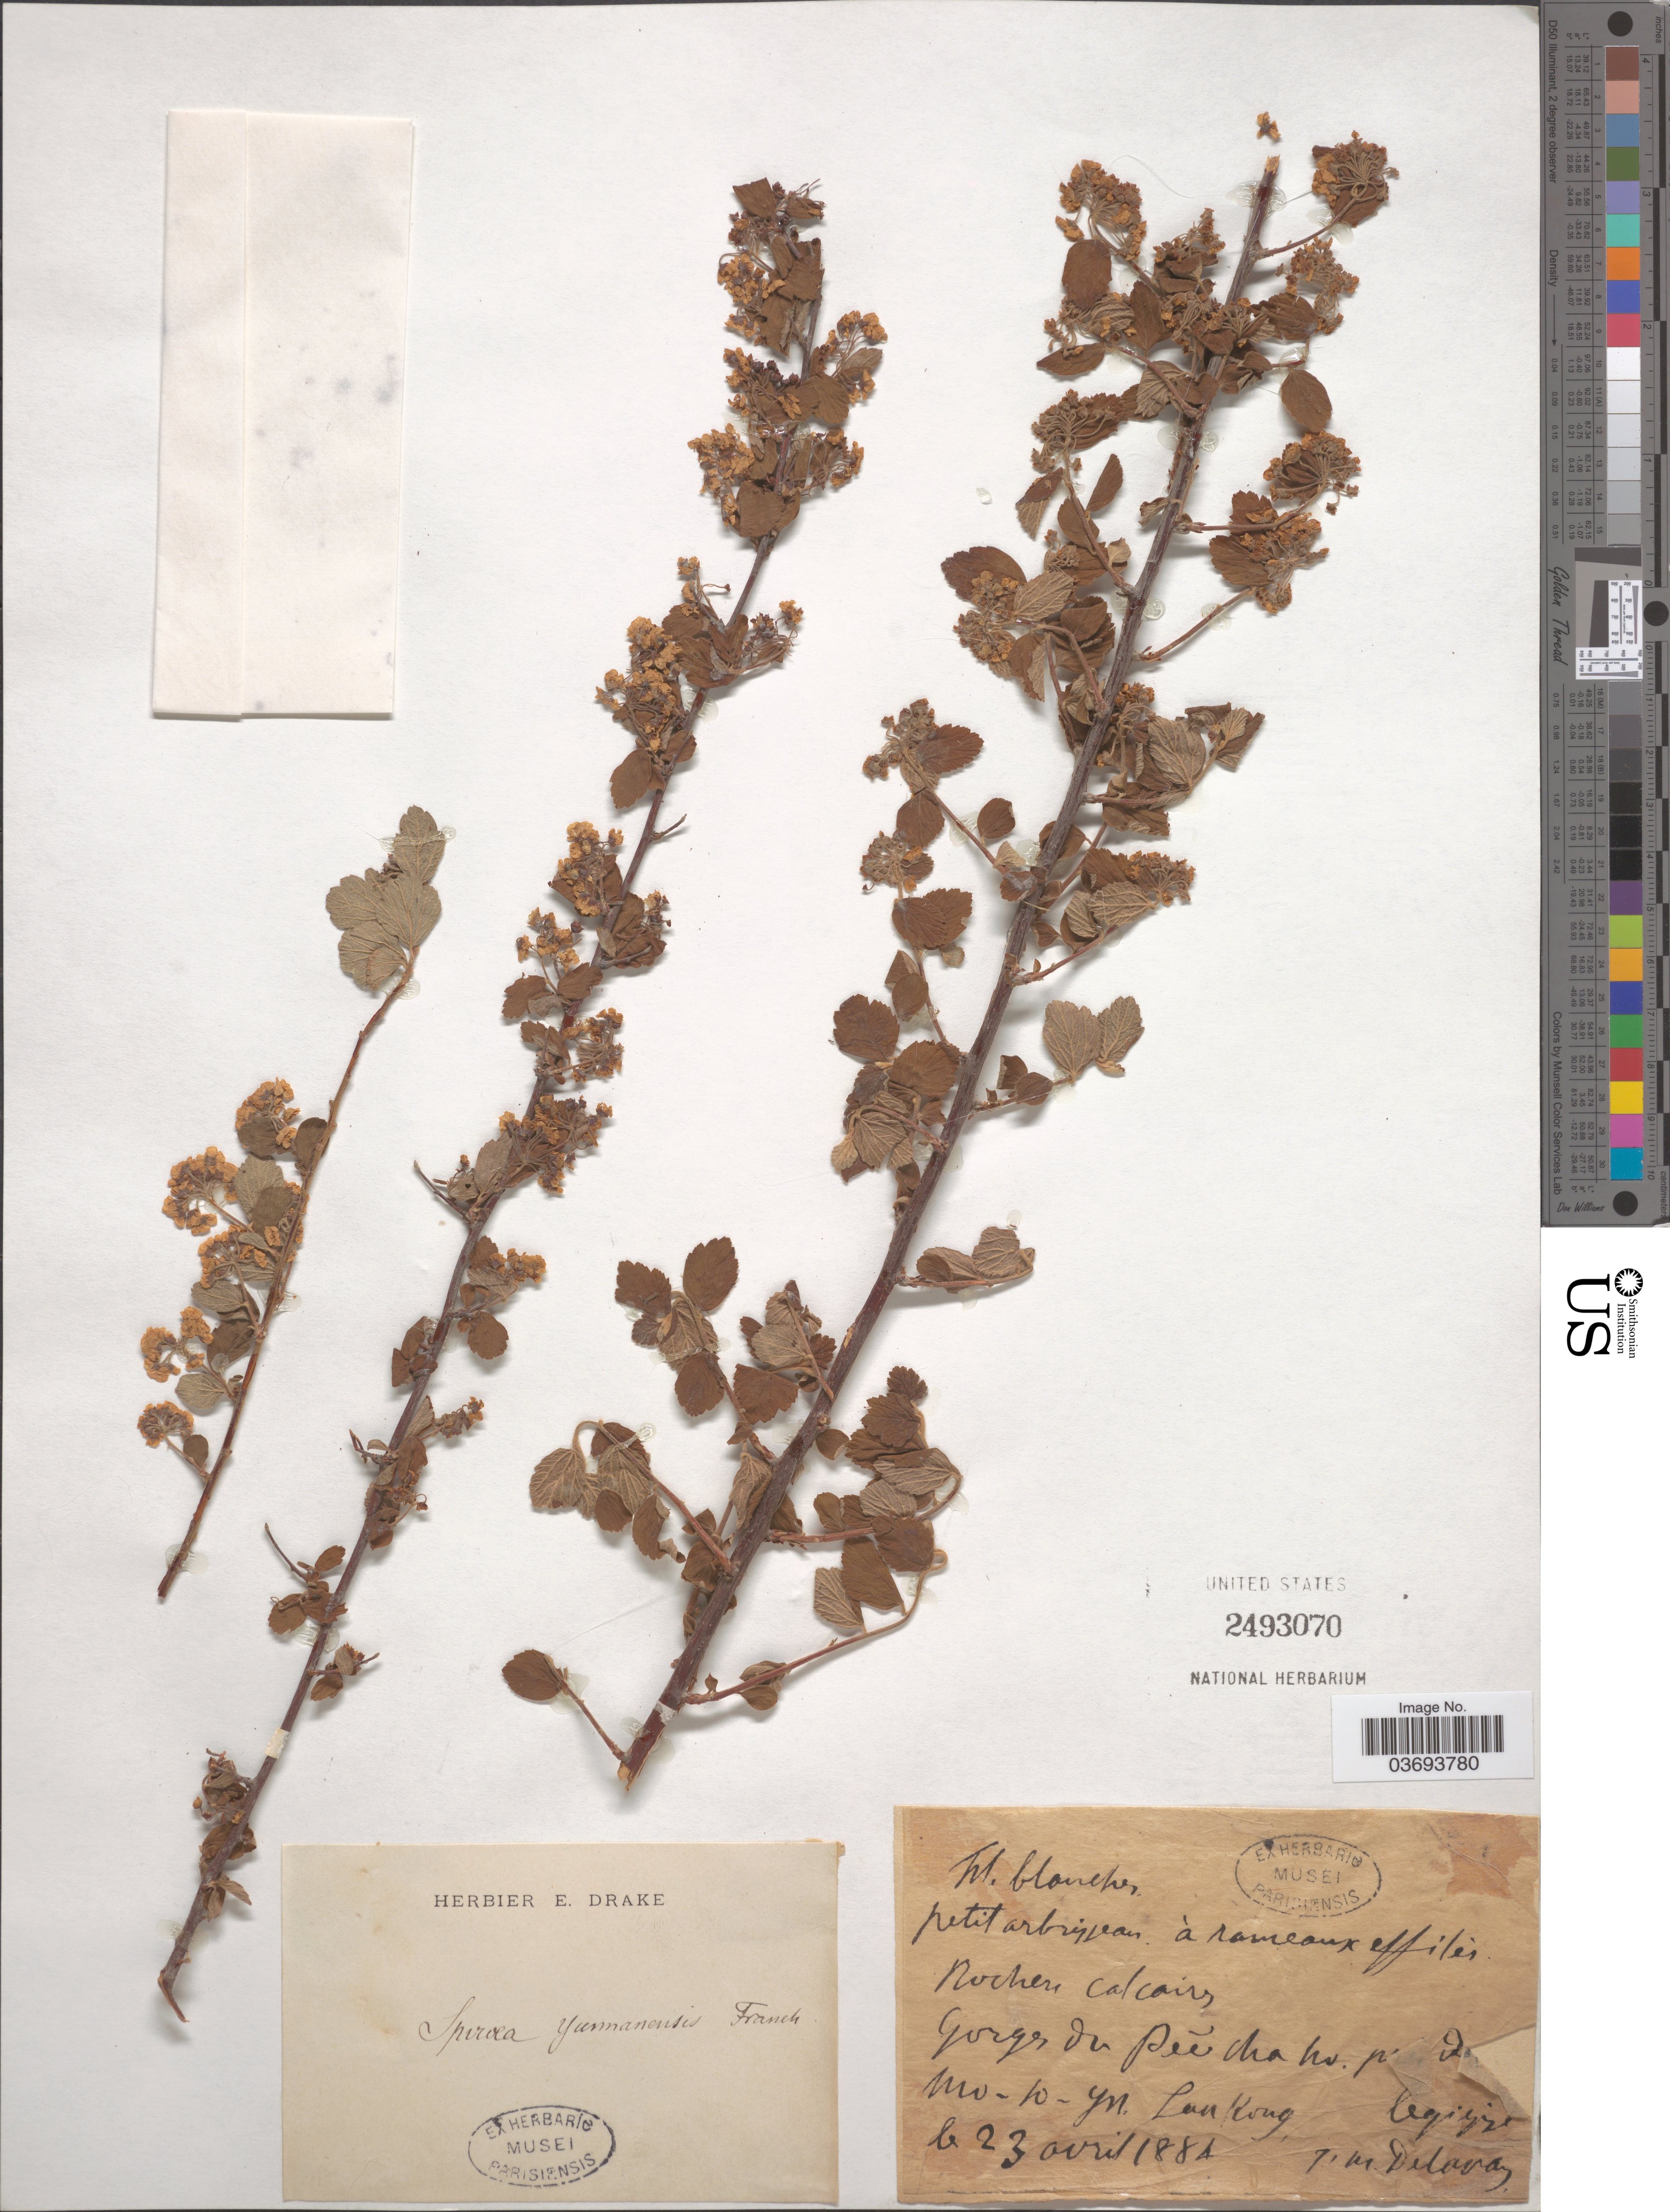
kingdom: Plantae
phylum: Tracheophyta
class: Magnoliopsida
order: Rosales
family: Rosaceae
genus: Spiraea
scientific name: Spiraea yunnanensis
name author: Franch.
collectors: J. Delavay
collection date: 1884-04-23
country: China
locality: Gorgs du Pee Cha hu. p [illegible text] D [illegible text] Mo-io-yn [interpreted]. Lou Kong [interpreted].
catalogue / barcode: US 2493070